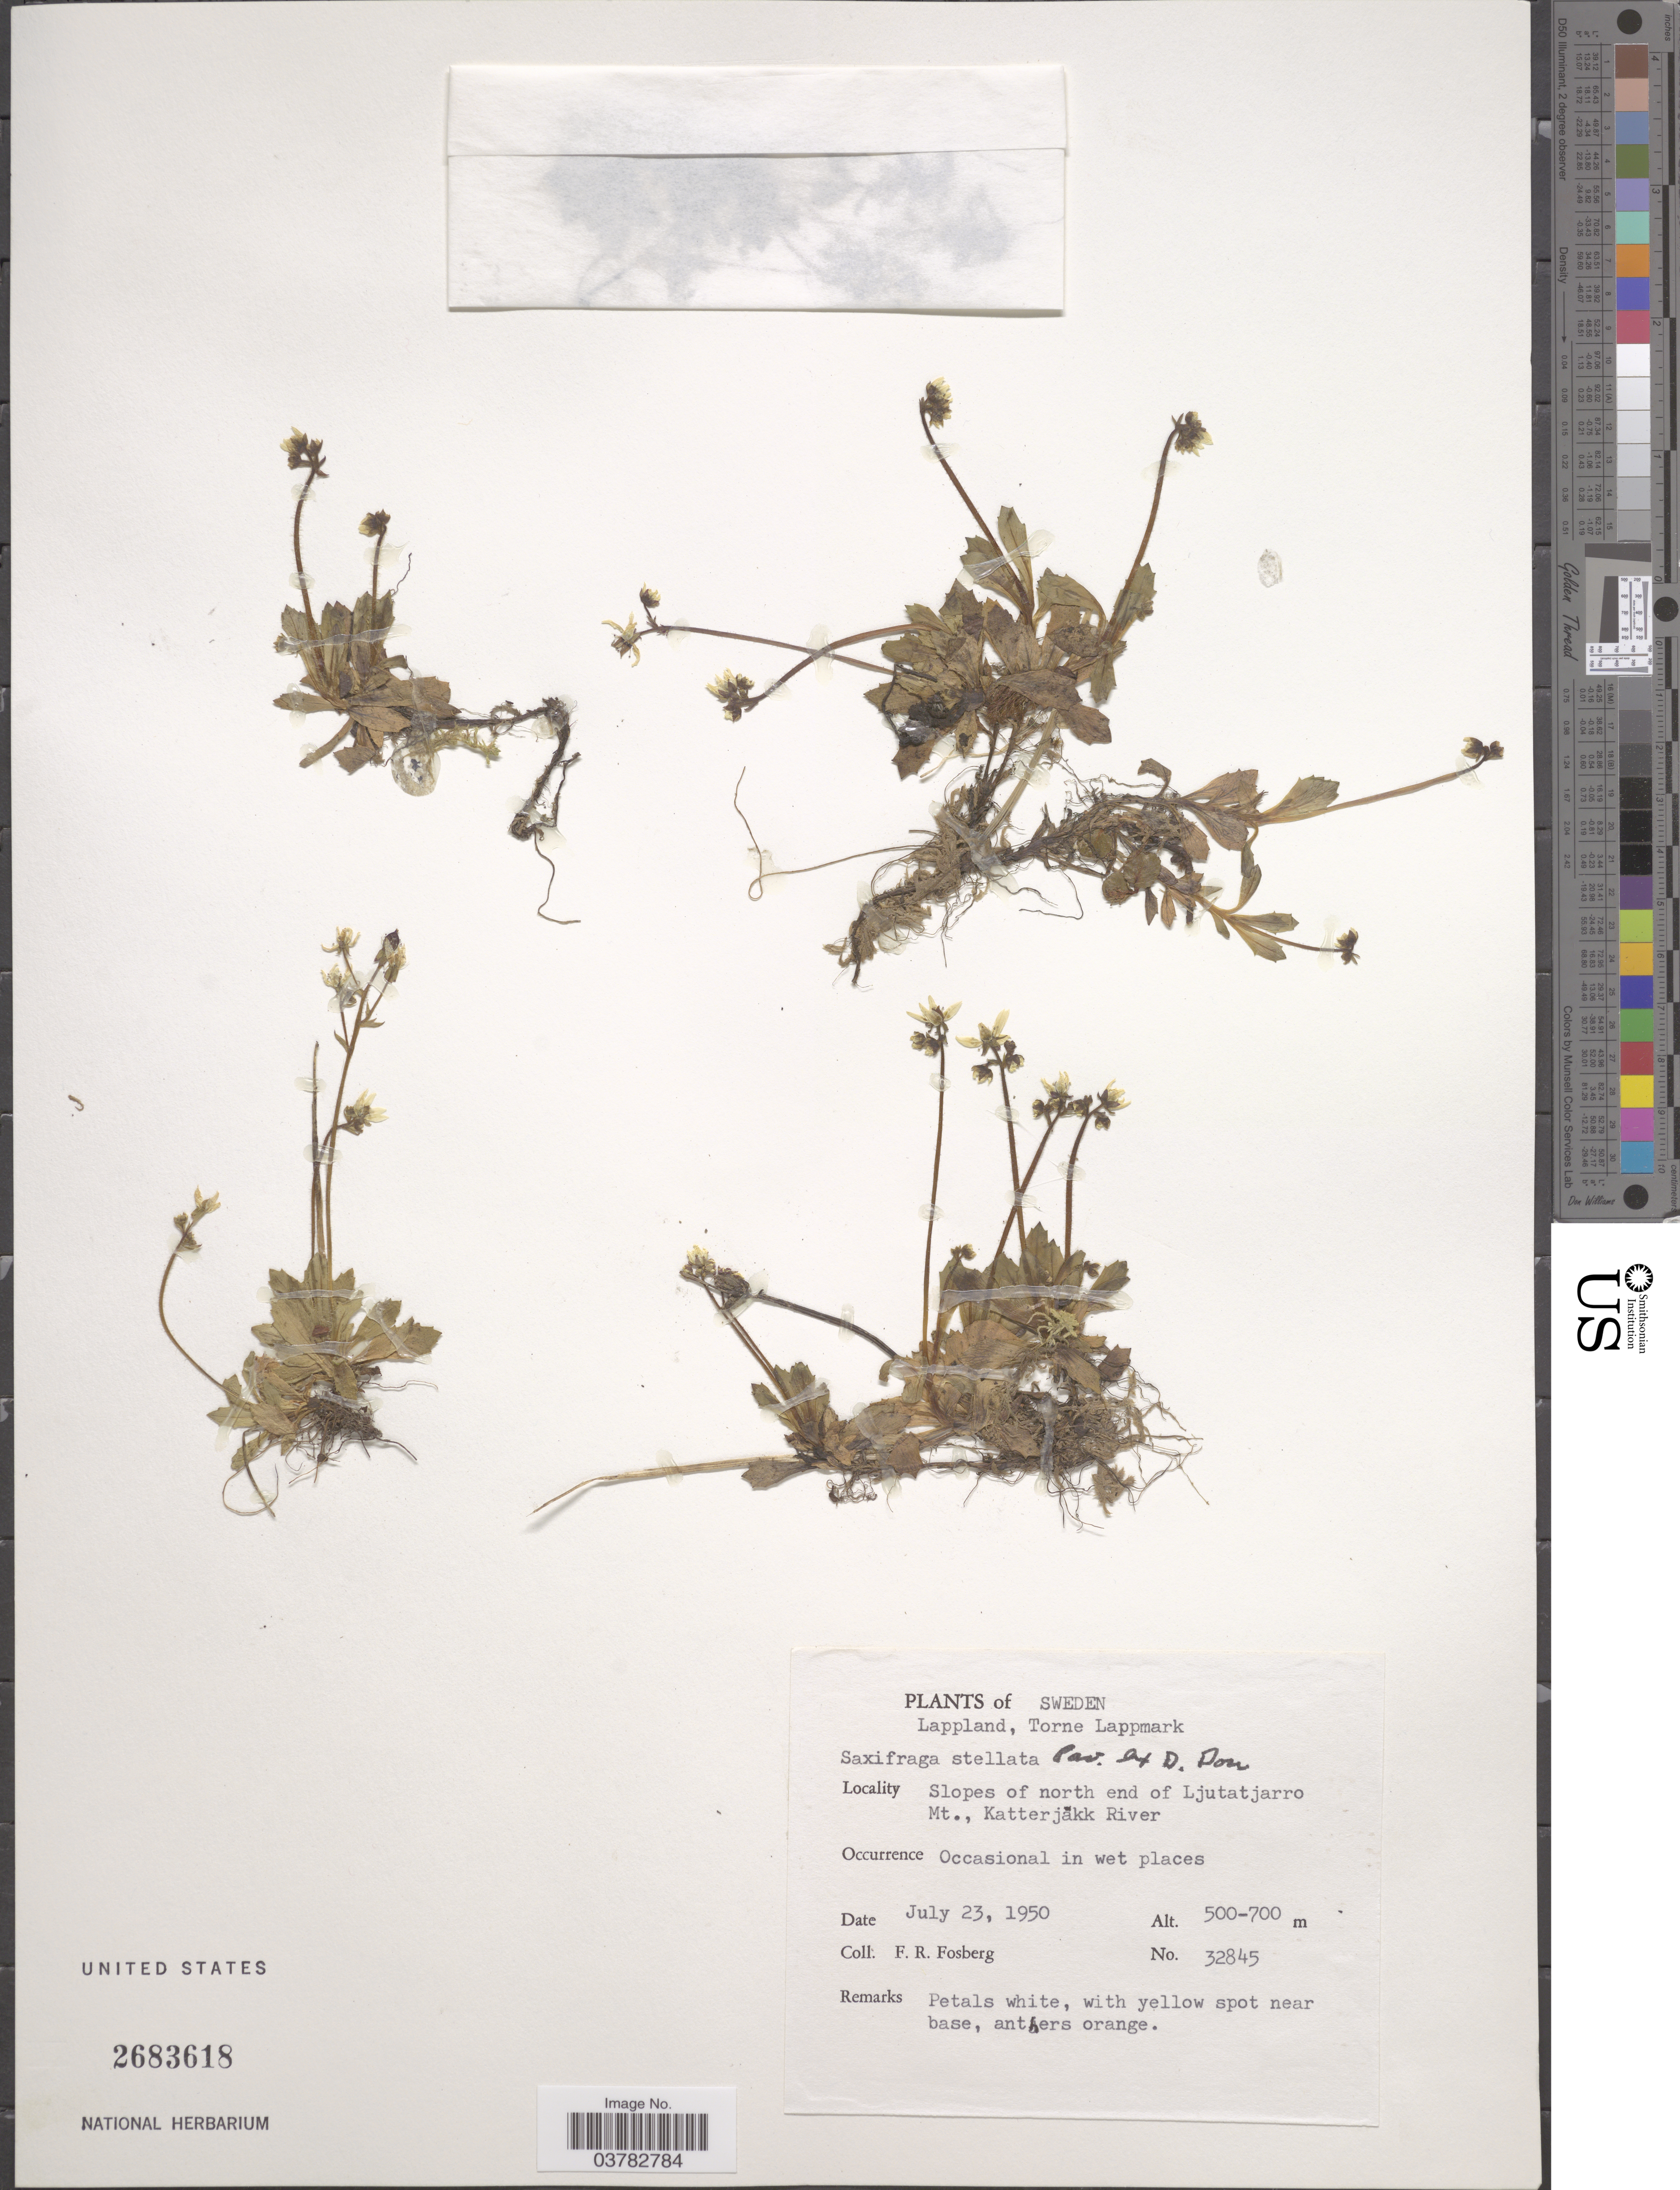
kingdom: Plantae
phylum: Tracheophyta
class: Magnoliopsida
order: Saxifragales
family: Saxifragaceae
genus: Saxifraga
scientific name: Saxifraga magellanica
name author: Poir.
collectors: F. R. Fosberg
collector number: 32845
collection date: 1950-07-23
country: Sweden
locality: Lappland, Torne Lappmark. Slopes of north end of Ljutatjarro Mt., Katterjäkk River.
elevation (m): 500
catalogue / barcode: US 2683618